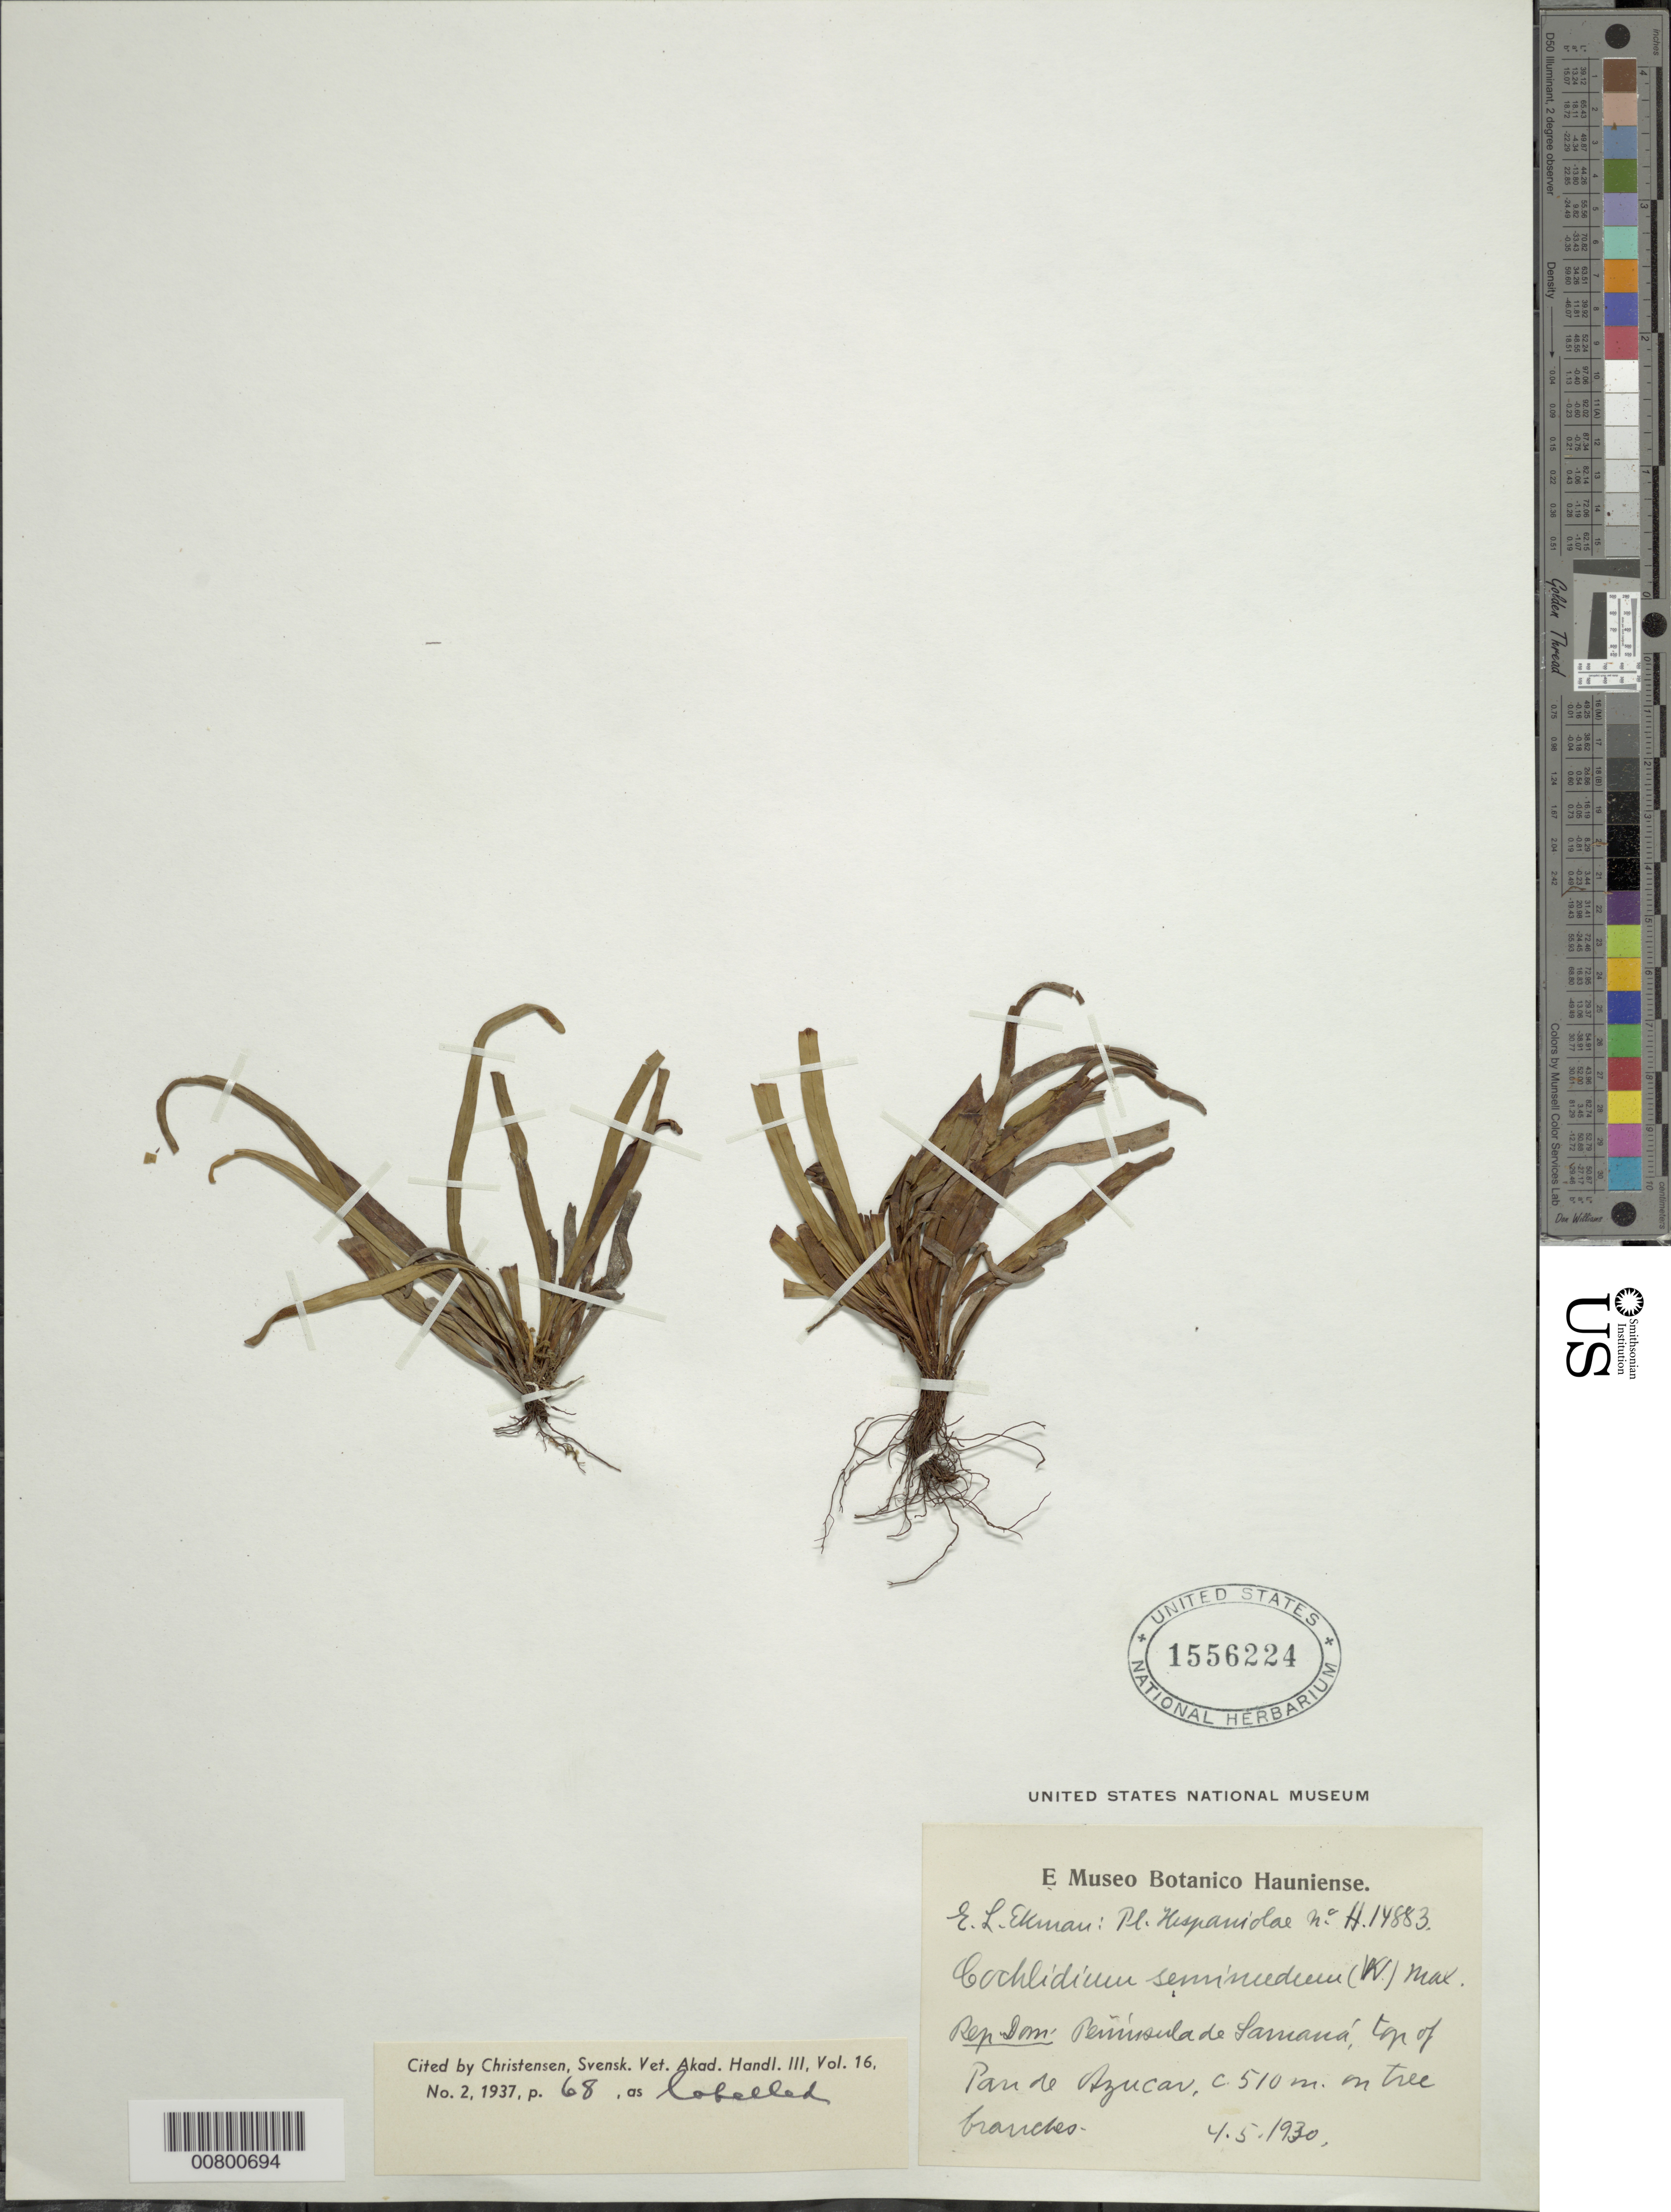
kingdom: Plantae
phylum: Tracheophyta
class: Polypodiopsida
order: Polypodiales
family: Polypodiaceae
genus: Cochlidium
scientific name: Cochlidium seminudum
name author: (Willd.) Maxon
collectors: E. L. Ekman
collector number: H 14883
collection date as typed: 04 May 1930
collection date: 1930-05-04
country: Dominican Republic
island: Hispaniola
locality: Samaná Peninsula, Pan de Azúcar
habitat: On tree branches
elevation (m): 510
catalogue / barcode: US 1556224